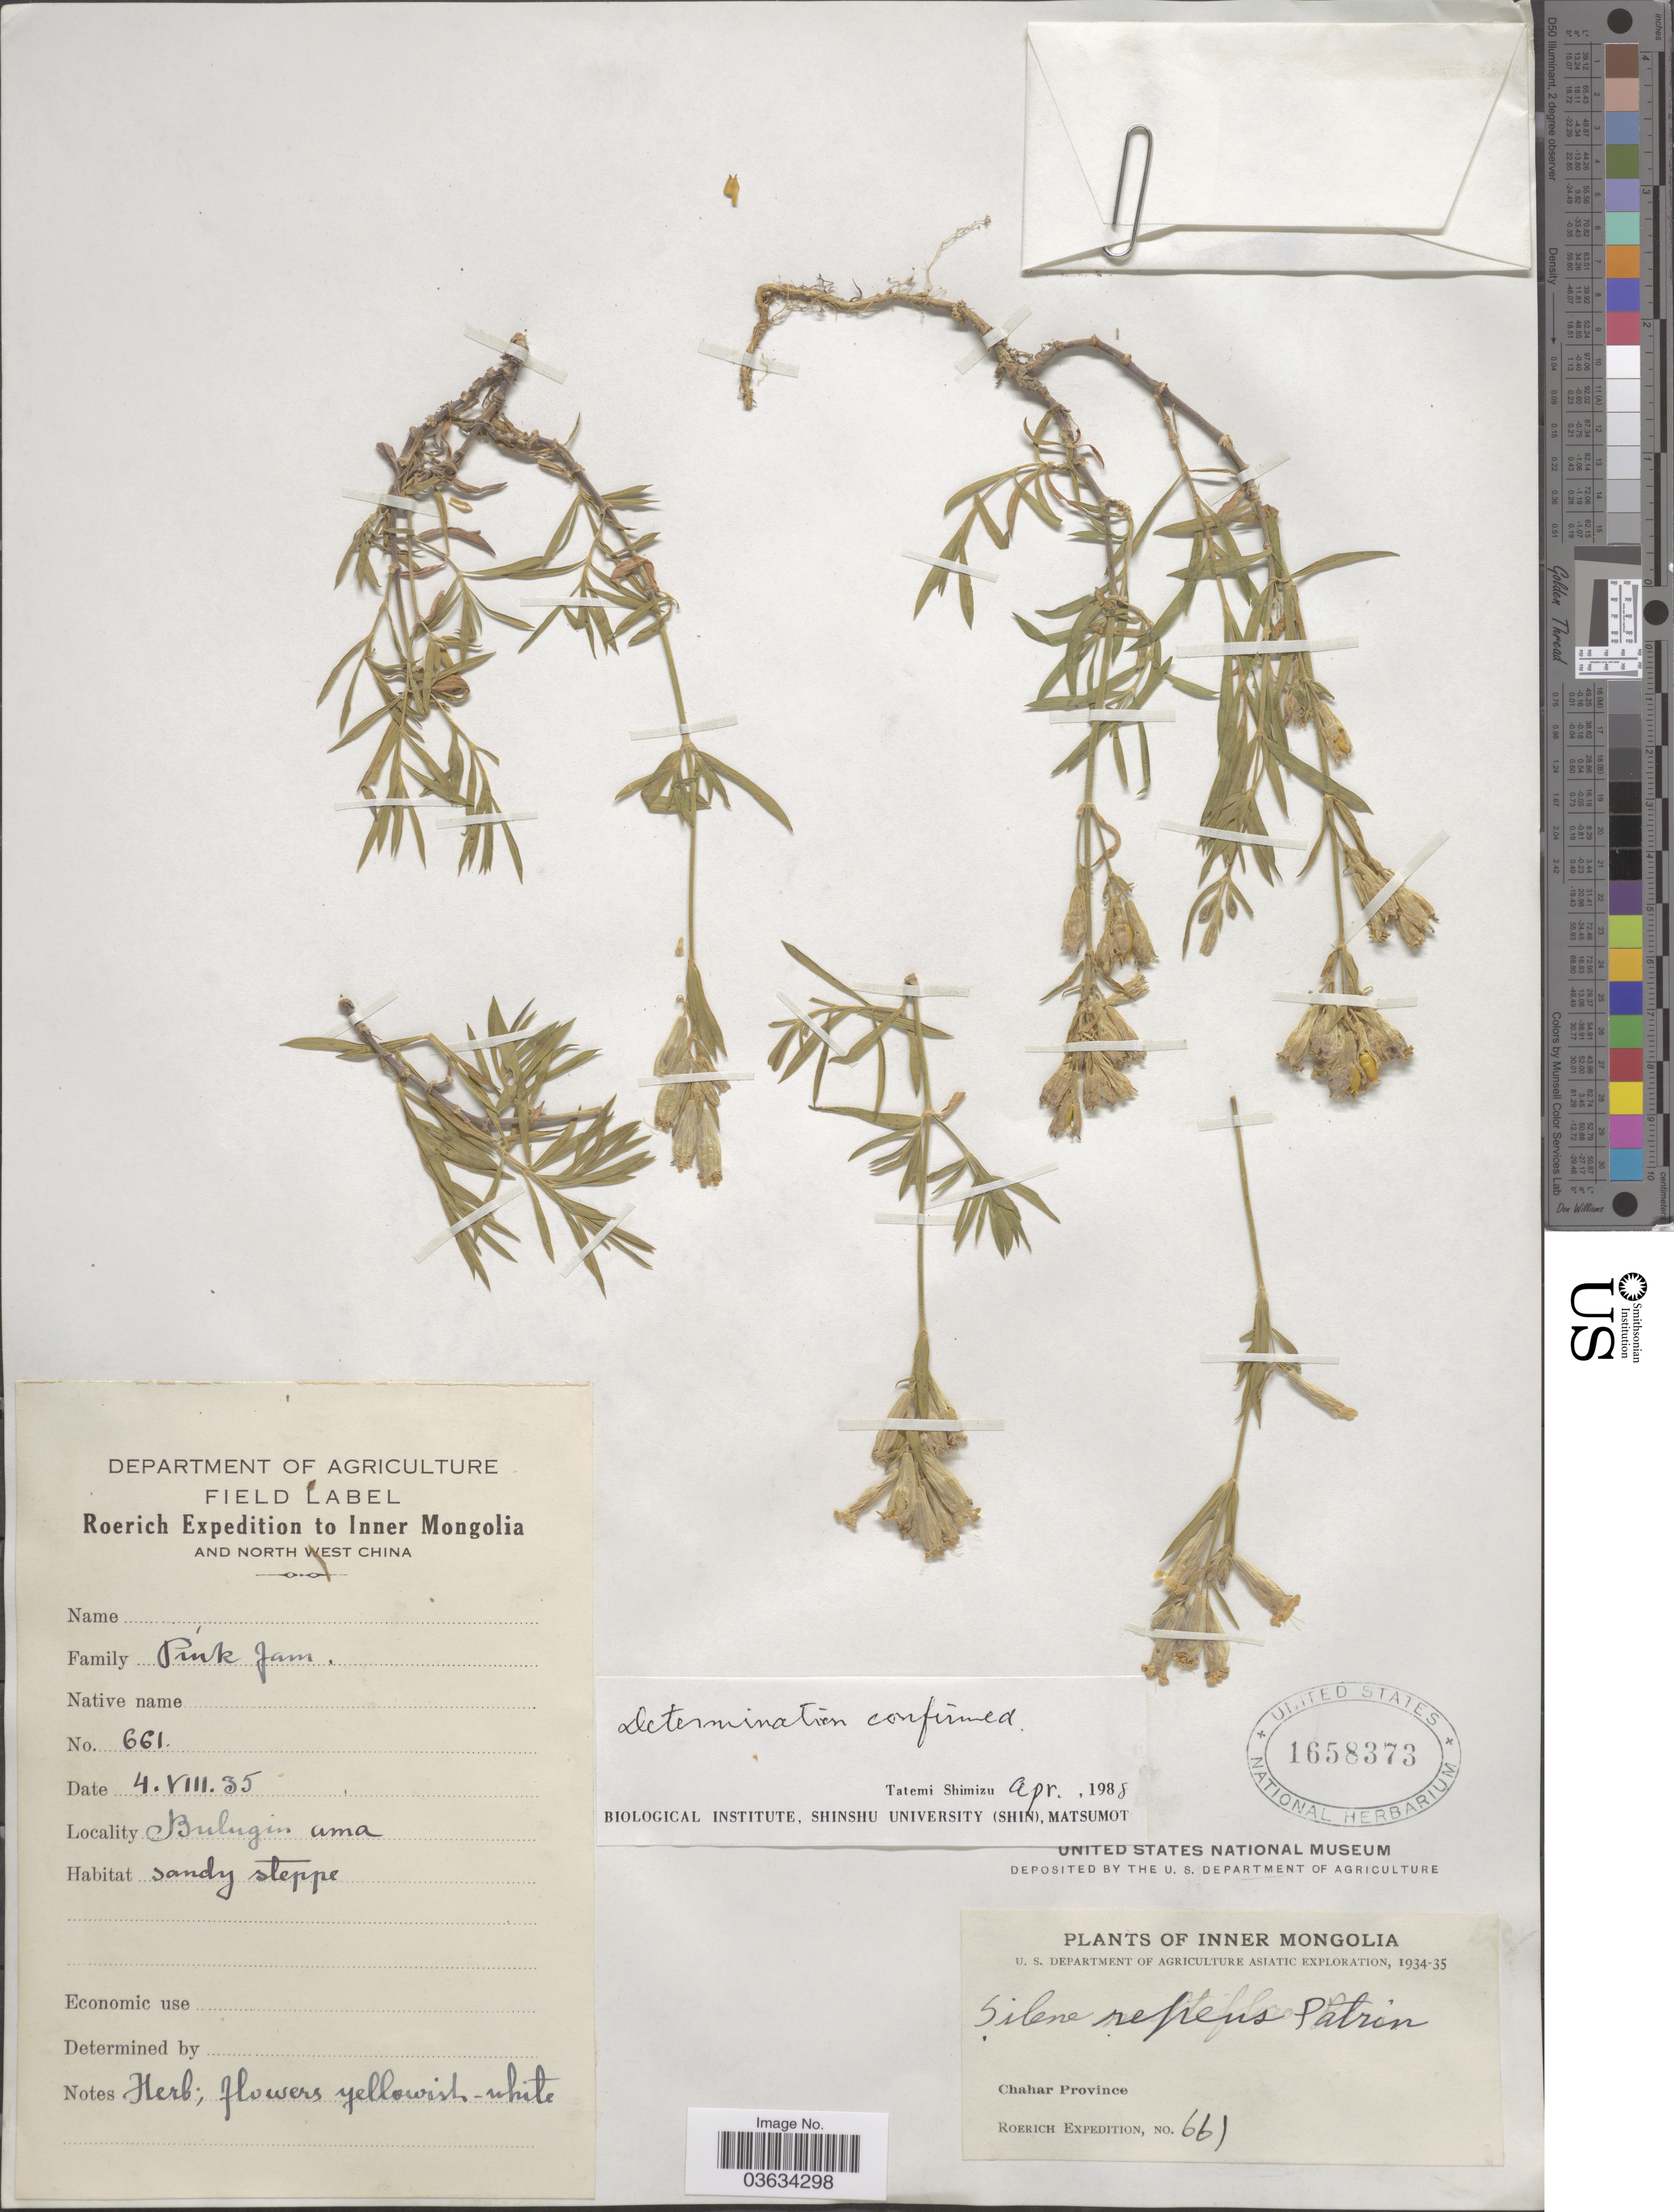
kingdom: Plantae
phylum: Tracheophyta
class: Magnoliopsida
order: Caryophyllales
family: Caryophyllaceae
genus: Silene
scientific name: Silene repens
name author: Patrin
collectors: Roerich Expedition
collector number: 661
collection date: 1935-08-04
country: China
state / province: Nei Monggol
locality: Inner Mongolia. Chahar Province. To Inner Mongolia and north west China. Bulugin ama.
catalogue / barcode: US 1658373